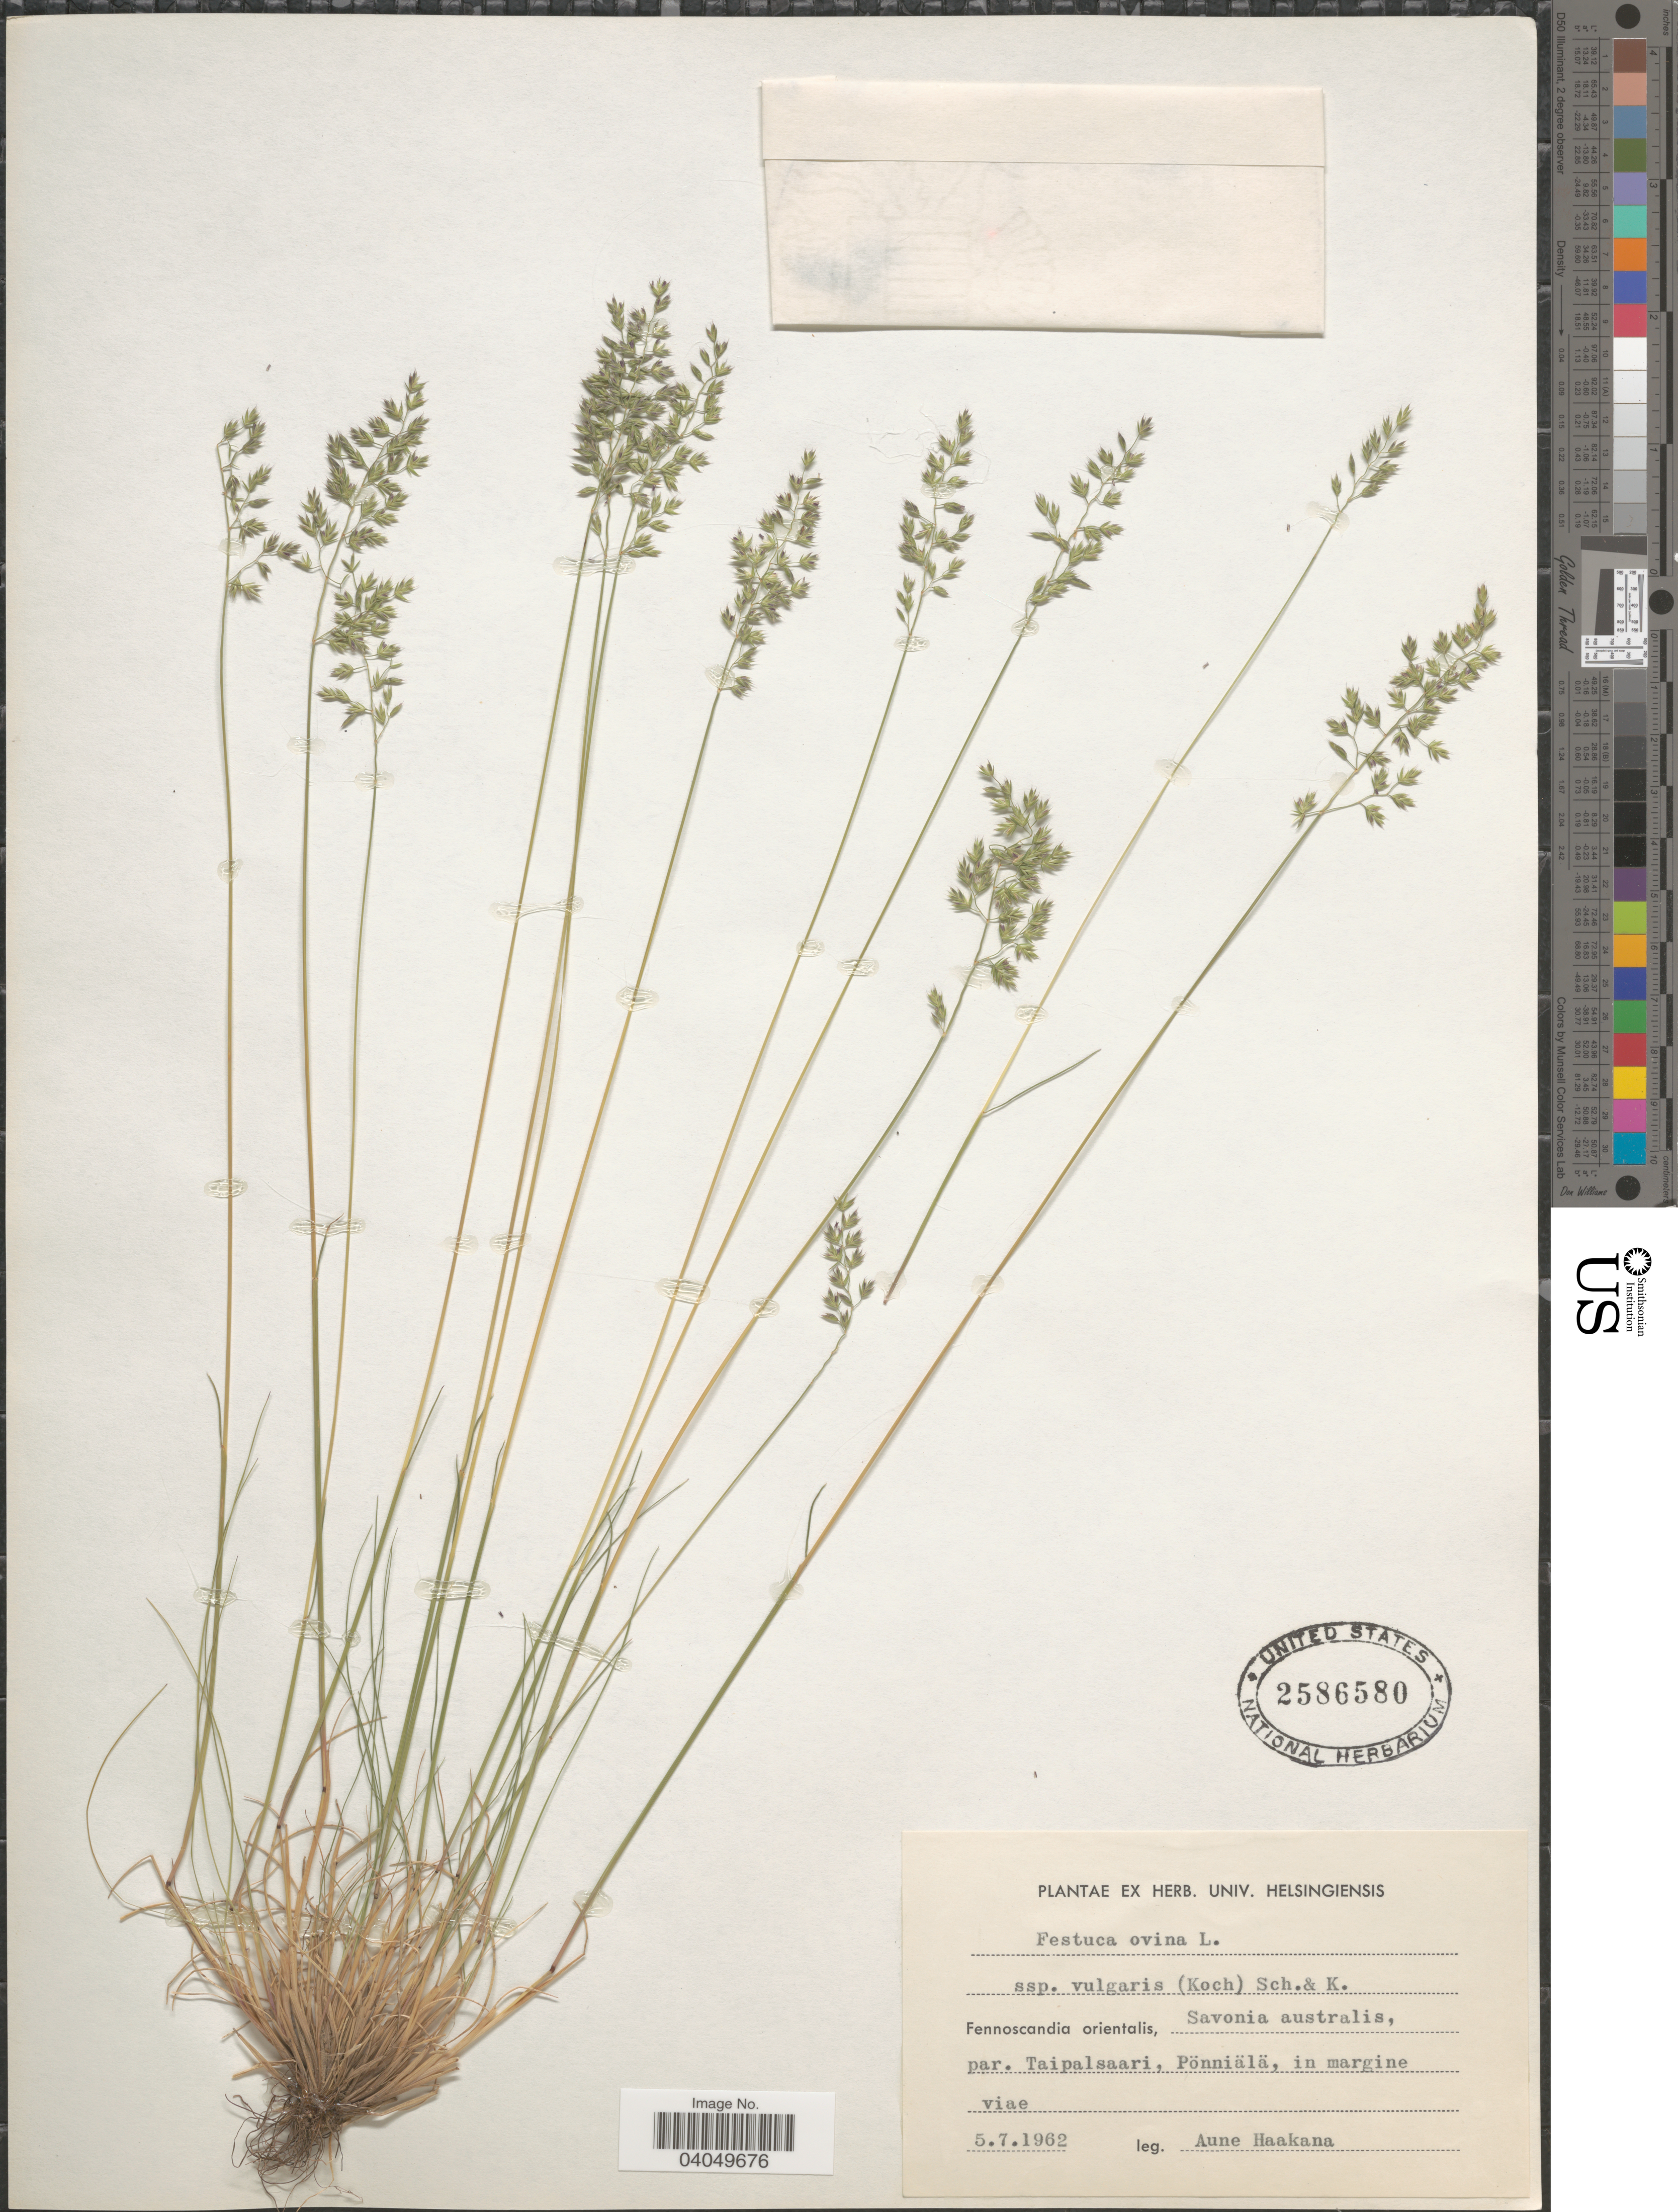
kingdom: Plantae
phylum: Tracheophyta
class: Liliopsida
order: Poales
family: Poaceae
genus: Festuca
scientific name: Festuca ovina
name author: L.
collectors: A. Haakana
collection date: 1962-07-05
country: Finland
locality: Fennoscandia orientalis: Savonia australis, par. Taipalsaari, Pönniälä, in margine viae.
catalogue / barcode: US 2586580